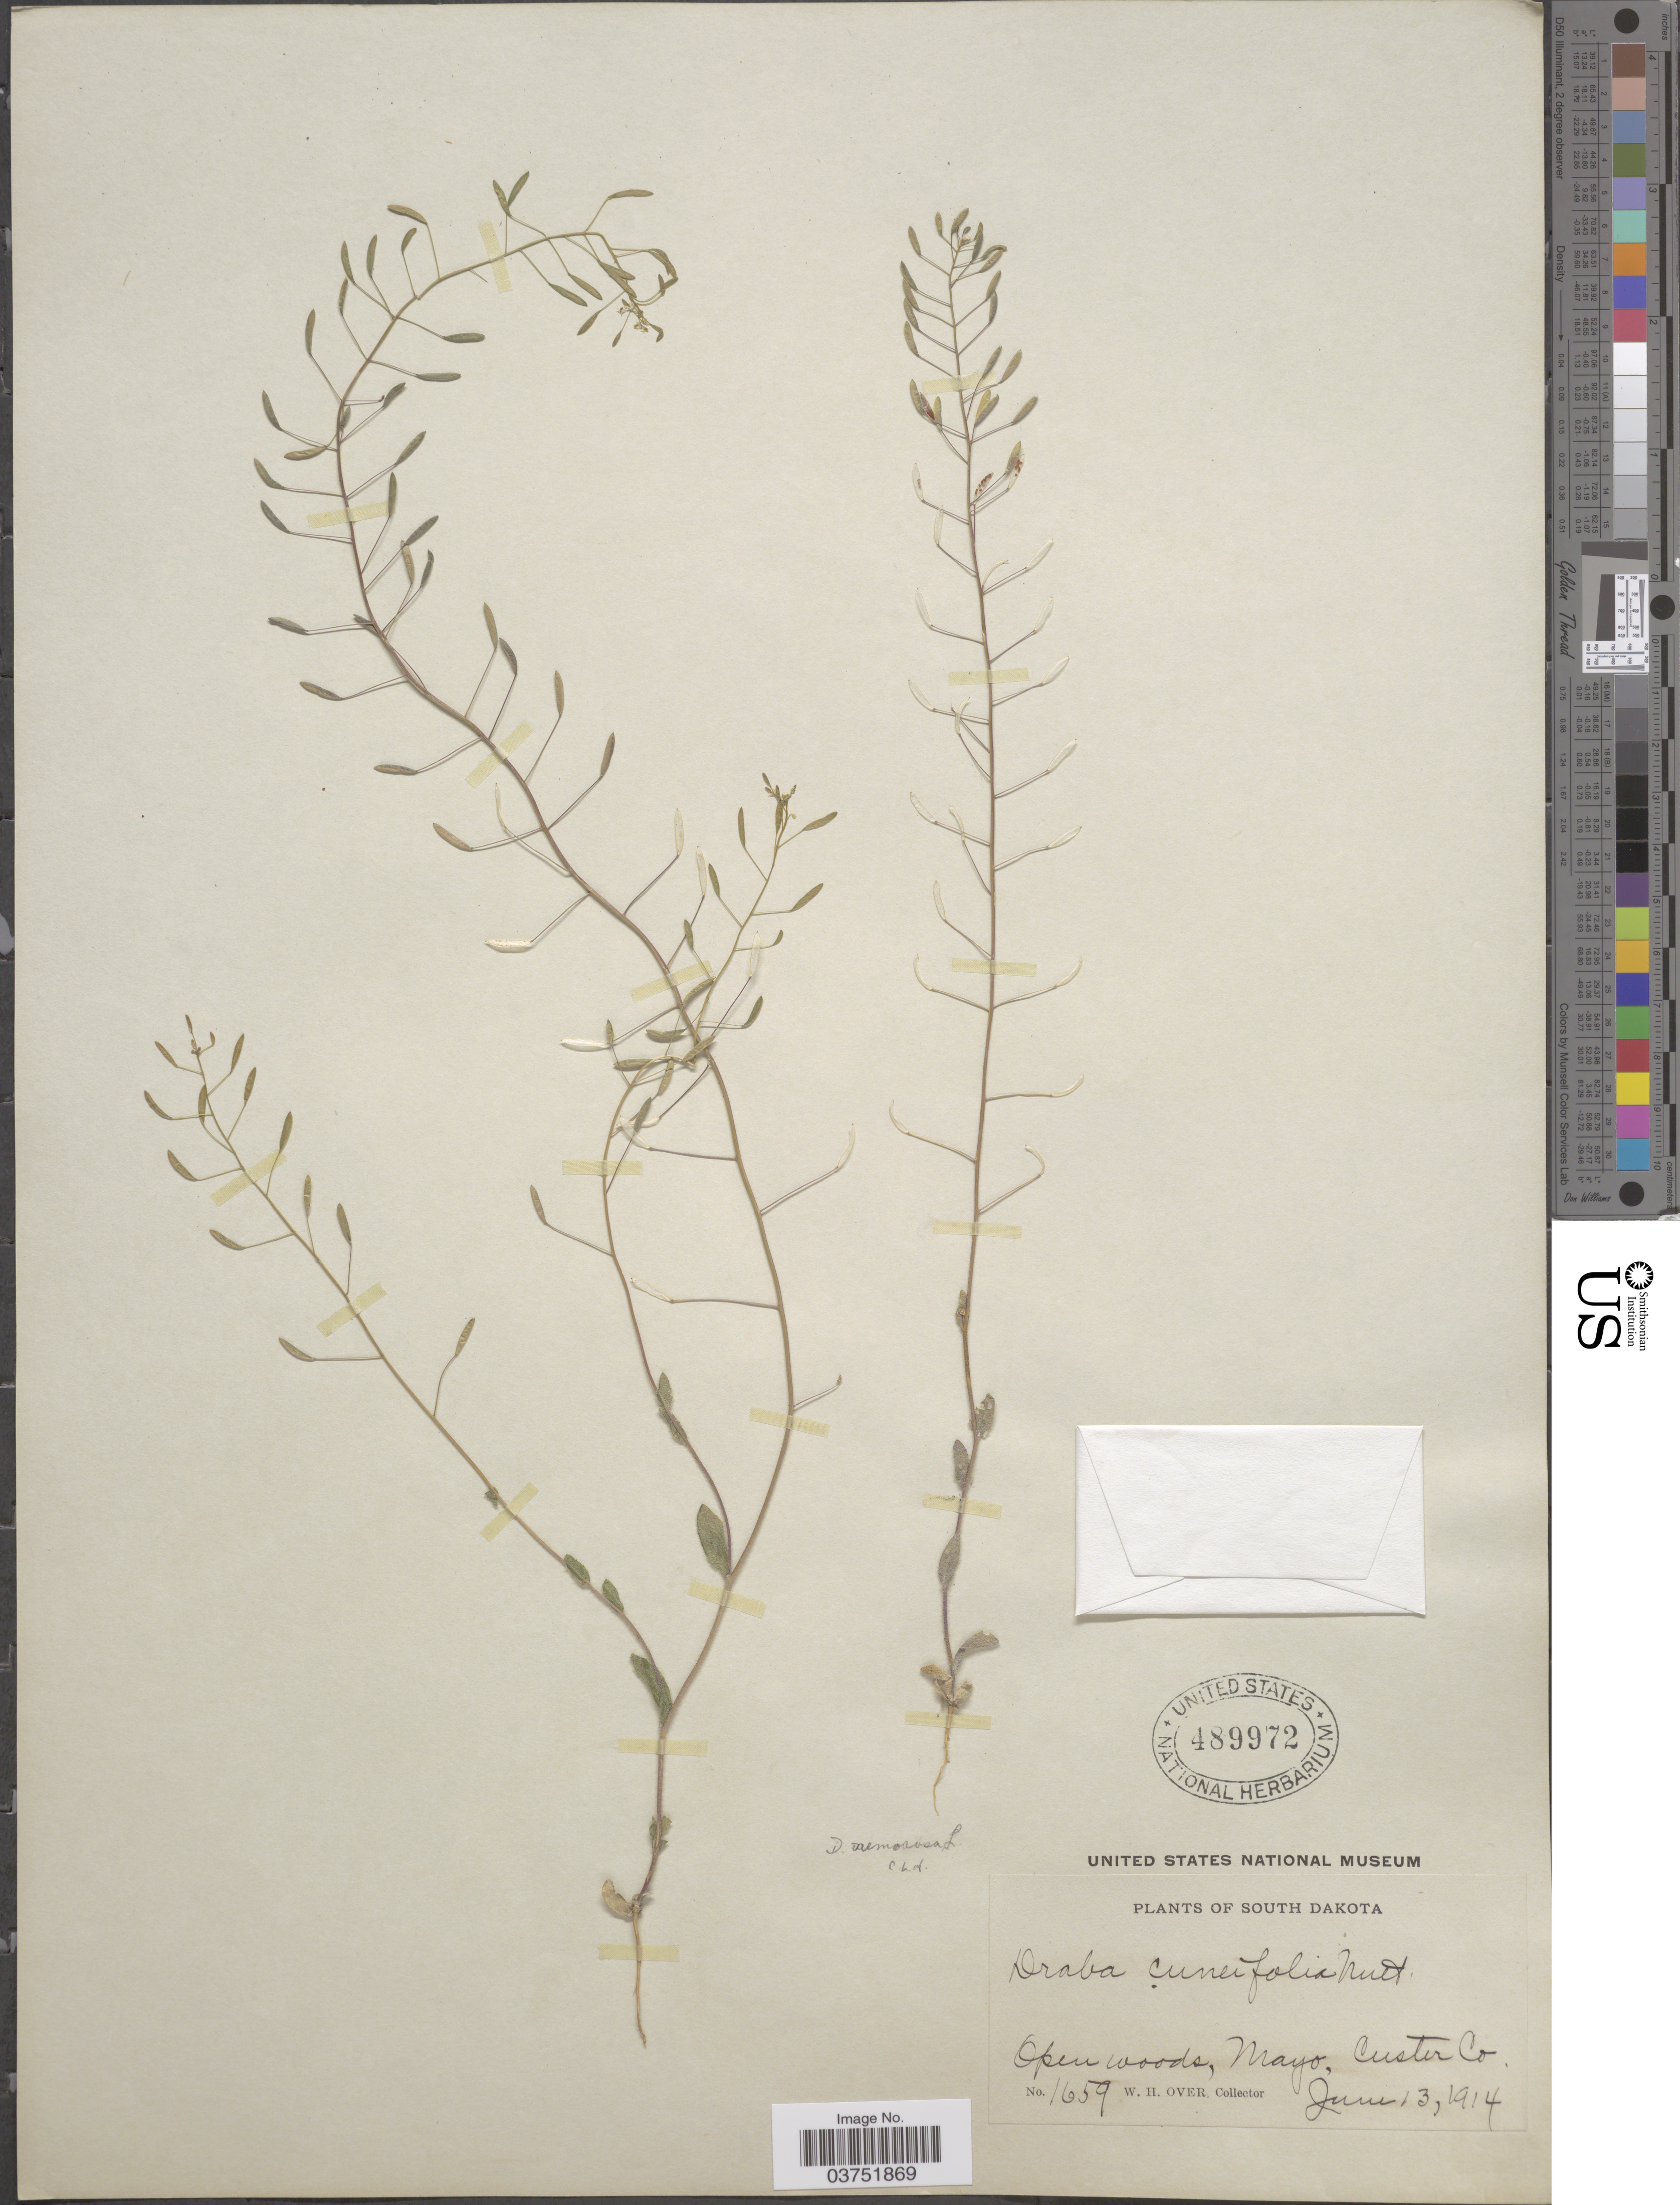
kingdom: Plantae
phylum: Tracheophyta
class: Magnoliopsida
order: Brassicales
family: Brassicaceae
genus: Draba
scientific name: Draba nemorosa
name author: L.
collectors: W. Hoover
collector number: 1659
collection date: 1914-06-13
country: United States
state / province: South Dakota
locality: Openwoods, Mayo, Custer Co.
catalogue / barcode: US 489972